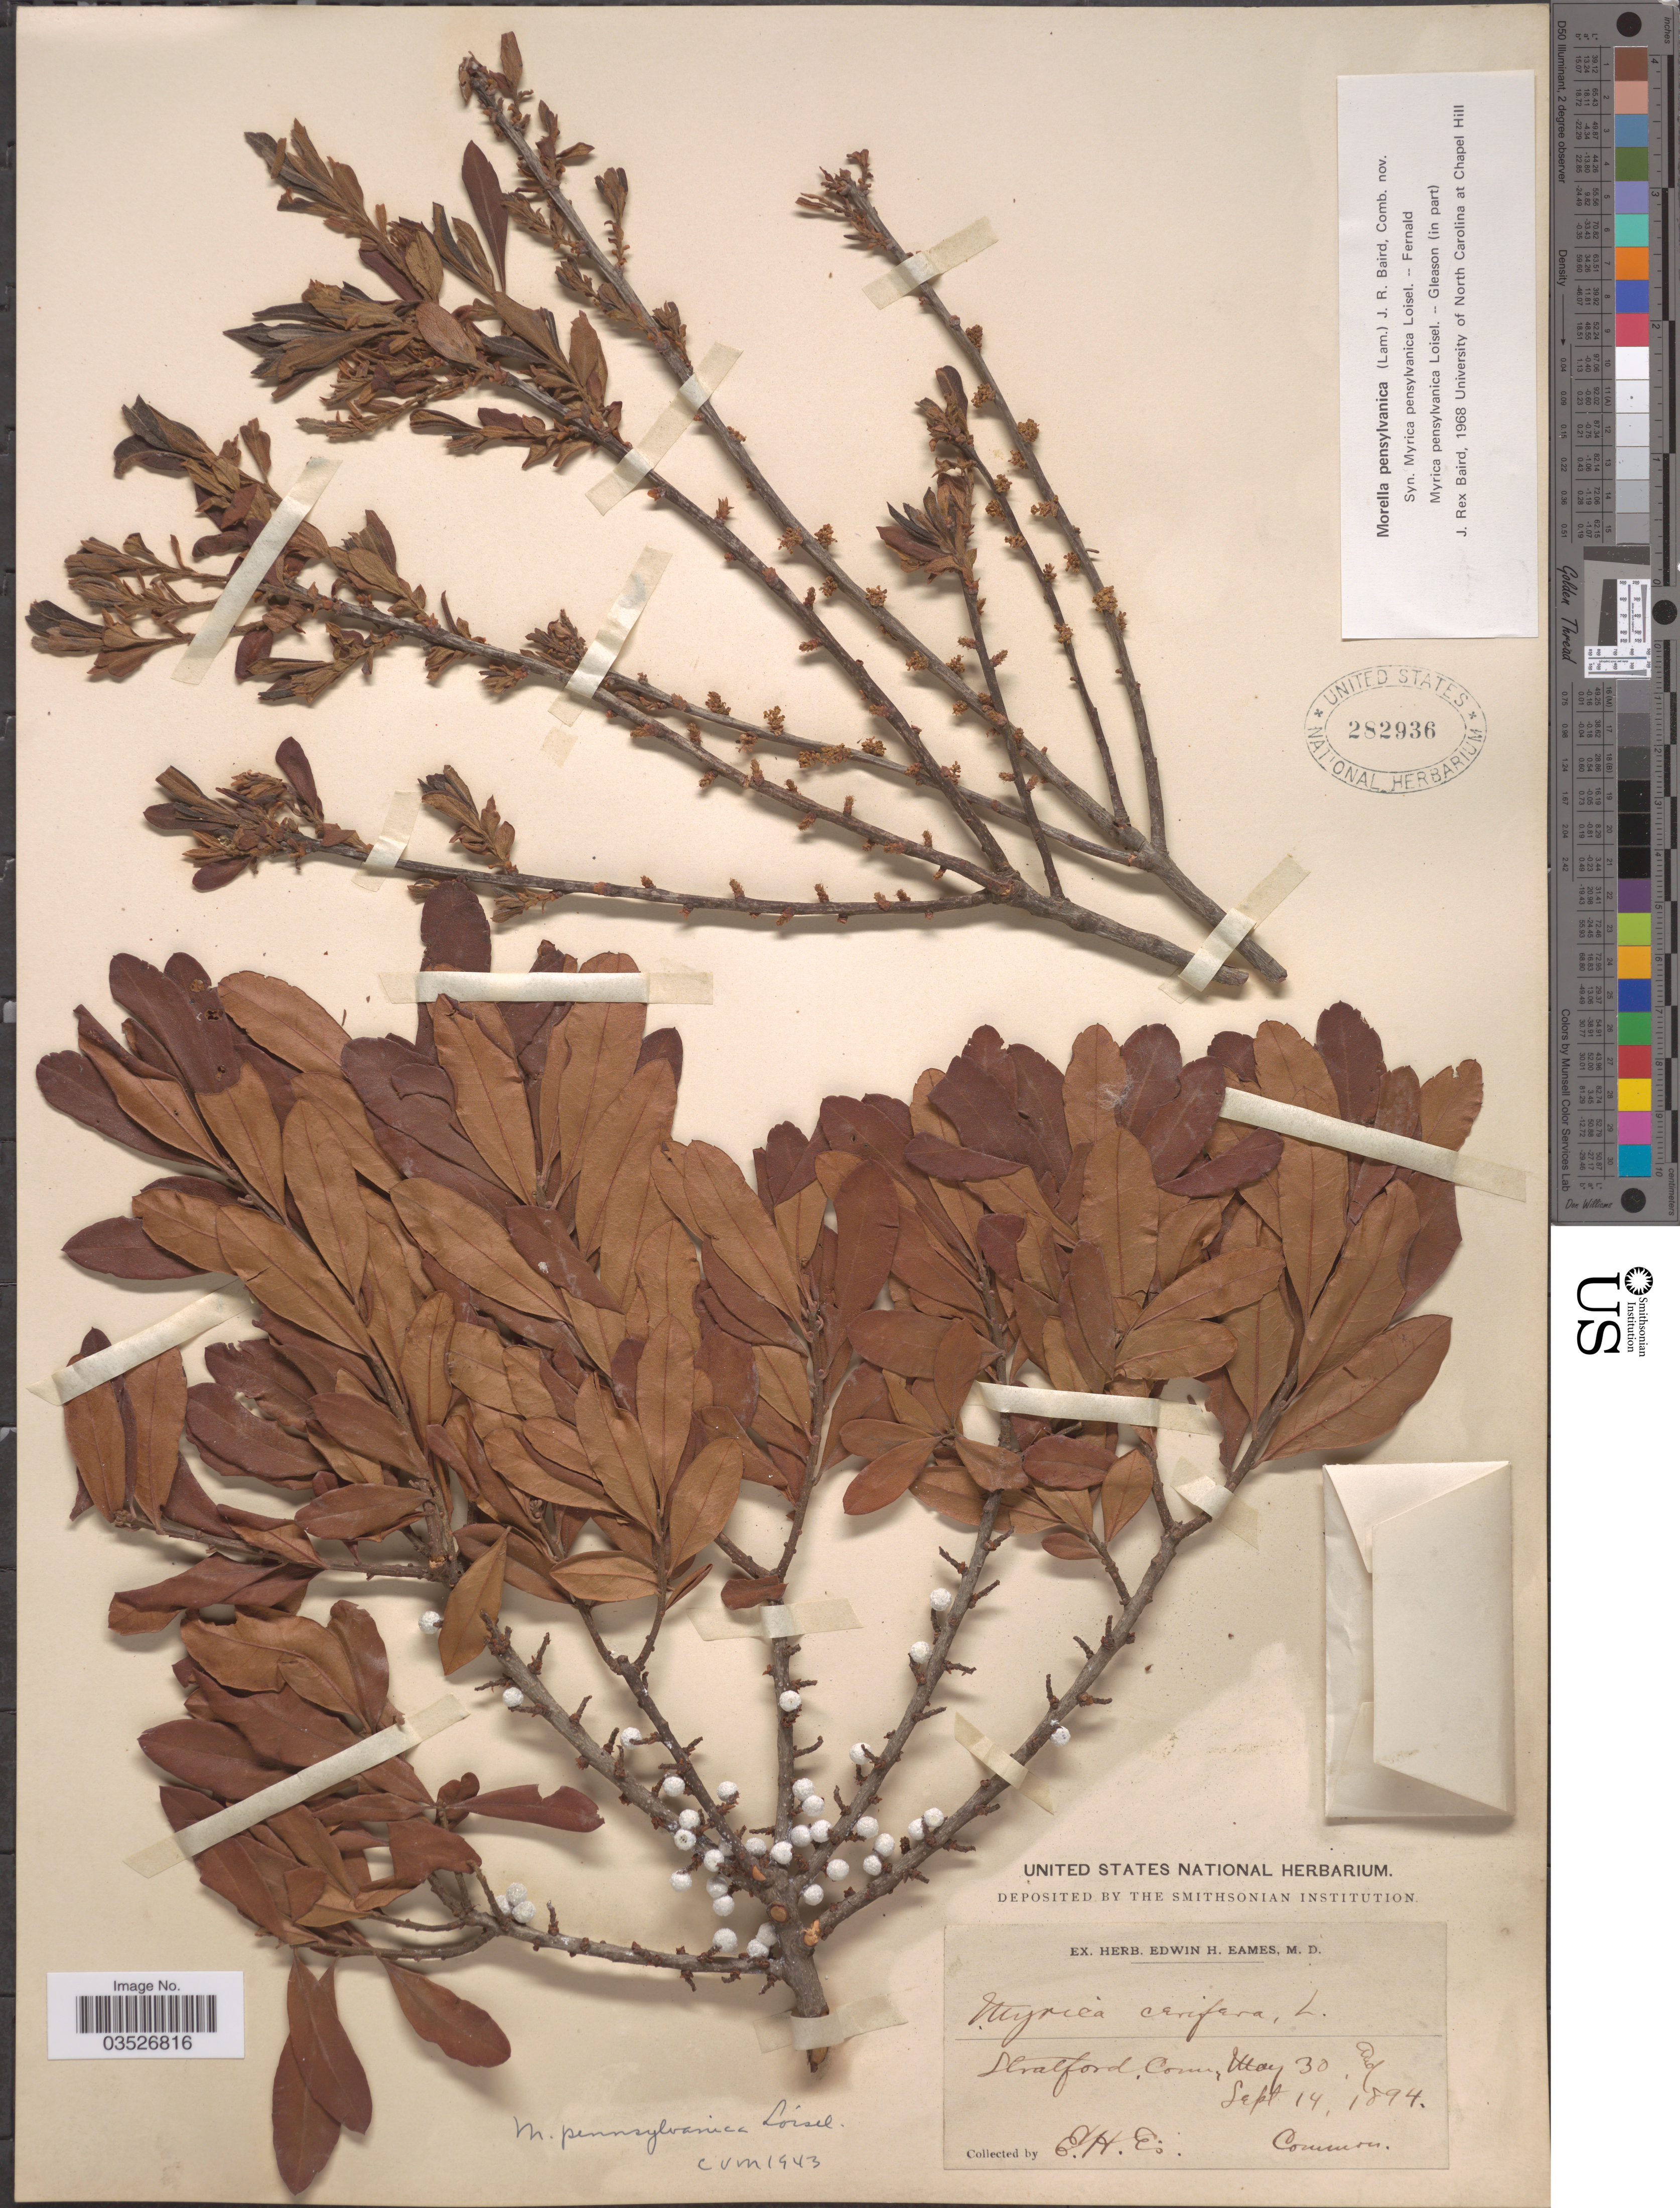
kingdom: Plantae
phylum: Tracheophyta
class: Magnoliopsida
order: Fagales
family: Myricaceae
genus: Morella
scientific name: Morella pensylvanica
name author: (Mirb.) Kartesz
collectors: E. H. Eames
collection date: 1894-05-30/1894-09-14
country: United States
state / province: Connecticut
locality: Stratford.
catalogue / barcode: US 282936